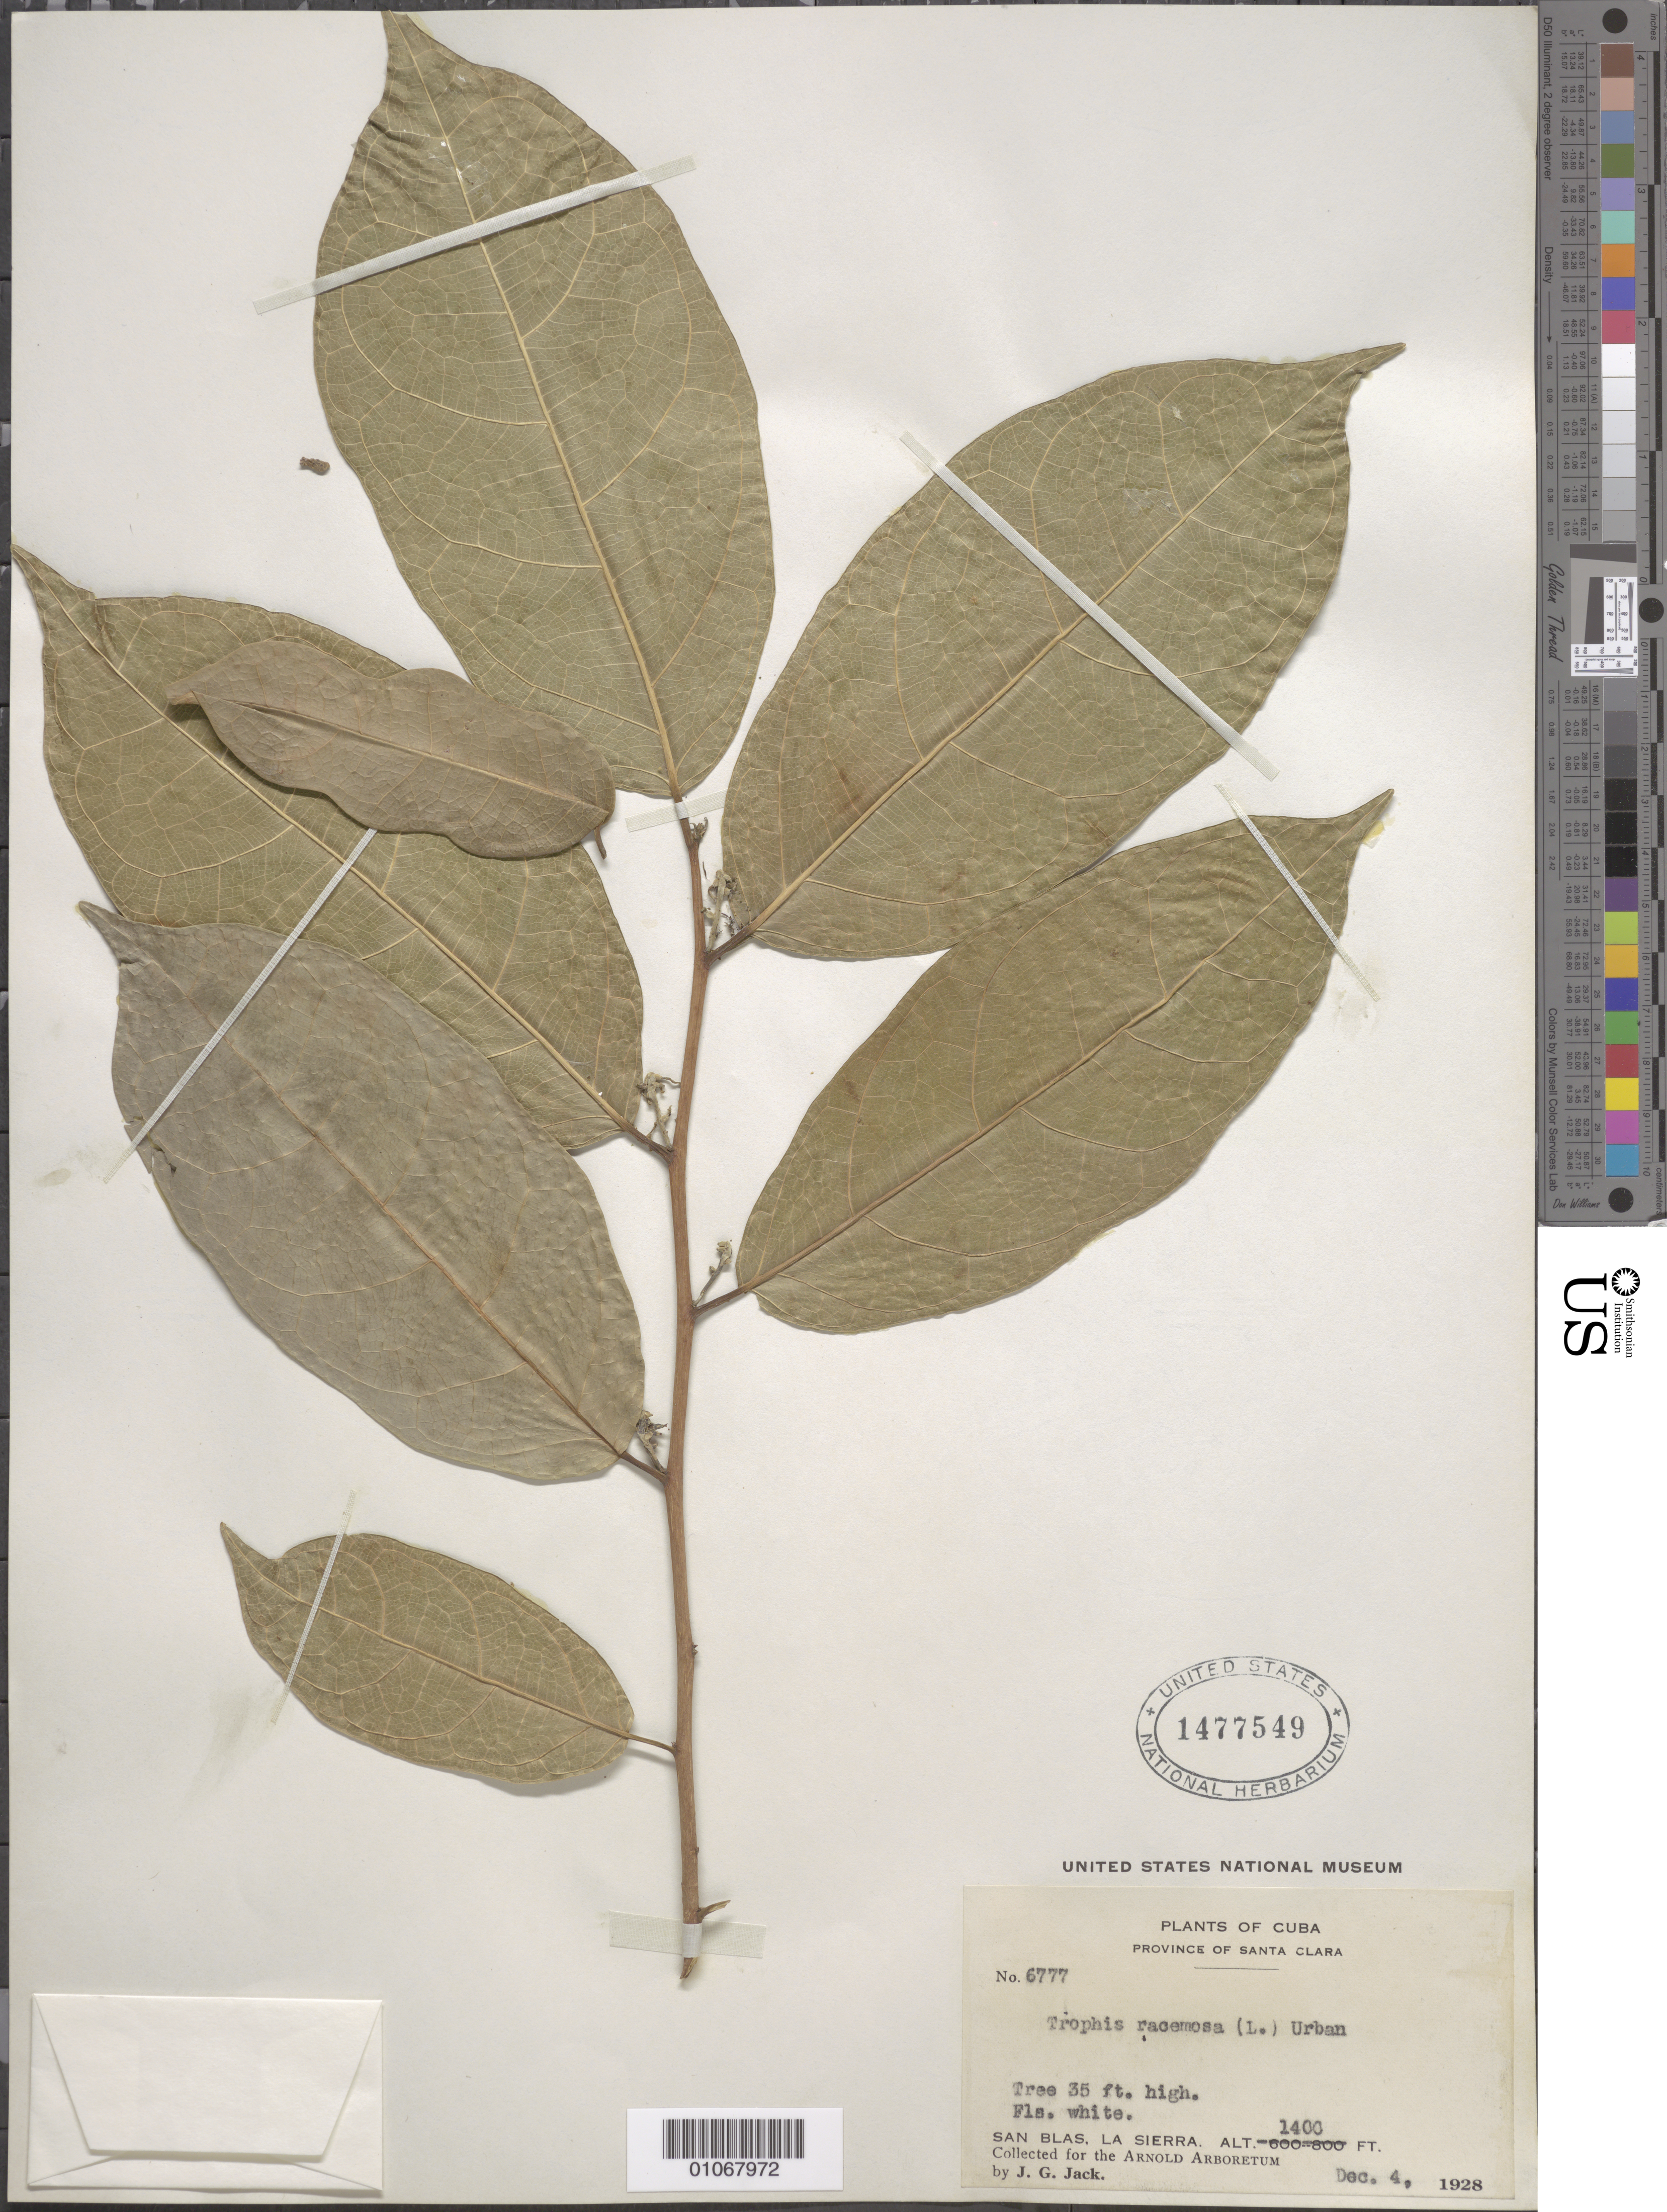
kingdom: Plantae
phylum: Tracheophyta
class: Magnoliopsida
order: Rosales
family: Moraceae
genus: Trophis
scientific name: Trophis racemosa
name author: (L.) Urb.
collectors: J. G. Jack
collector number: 6777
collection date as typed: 04 Dec 1928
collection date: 1928-12-04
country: Cuba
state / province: Matanzas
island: Cuba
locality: San Blas, La Sierra, Santa Clara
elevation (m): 427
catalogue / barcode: US 1477549